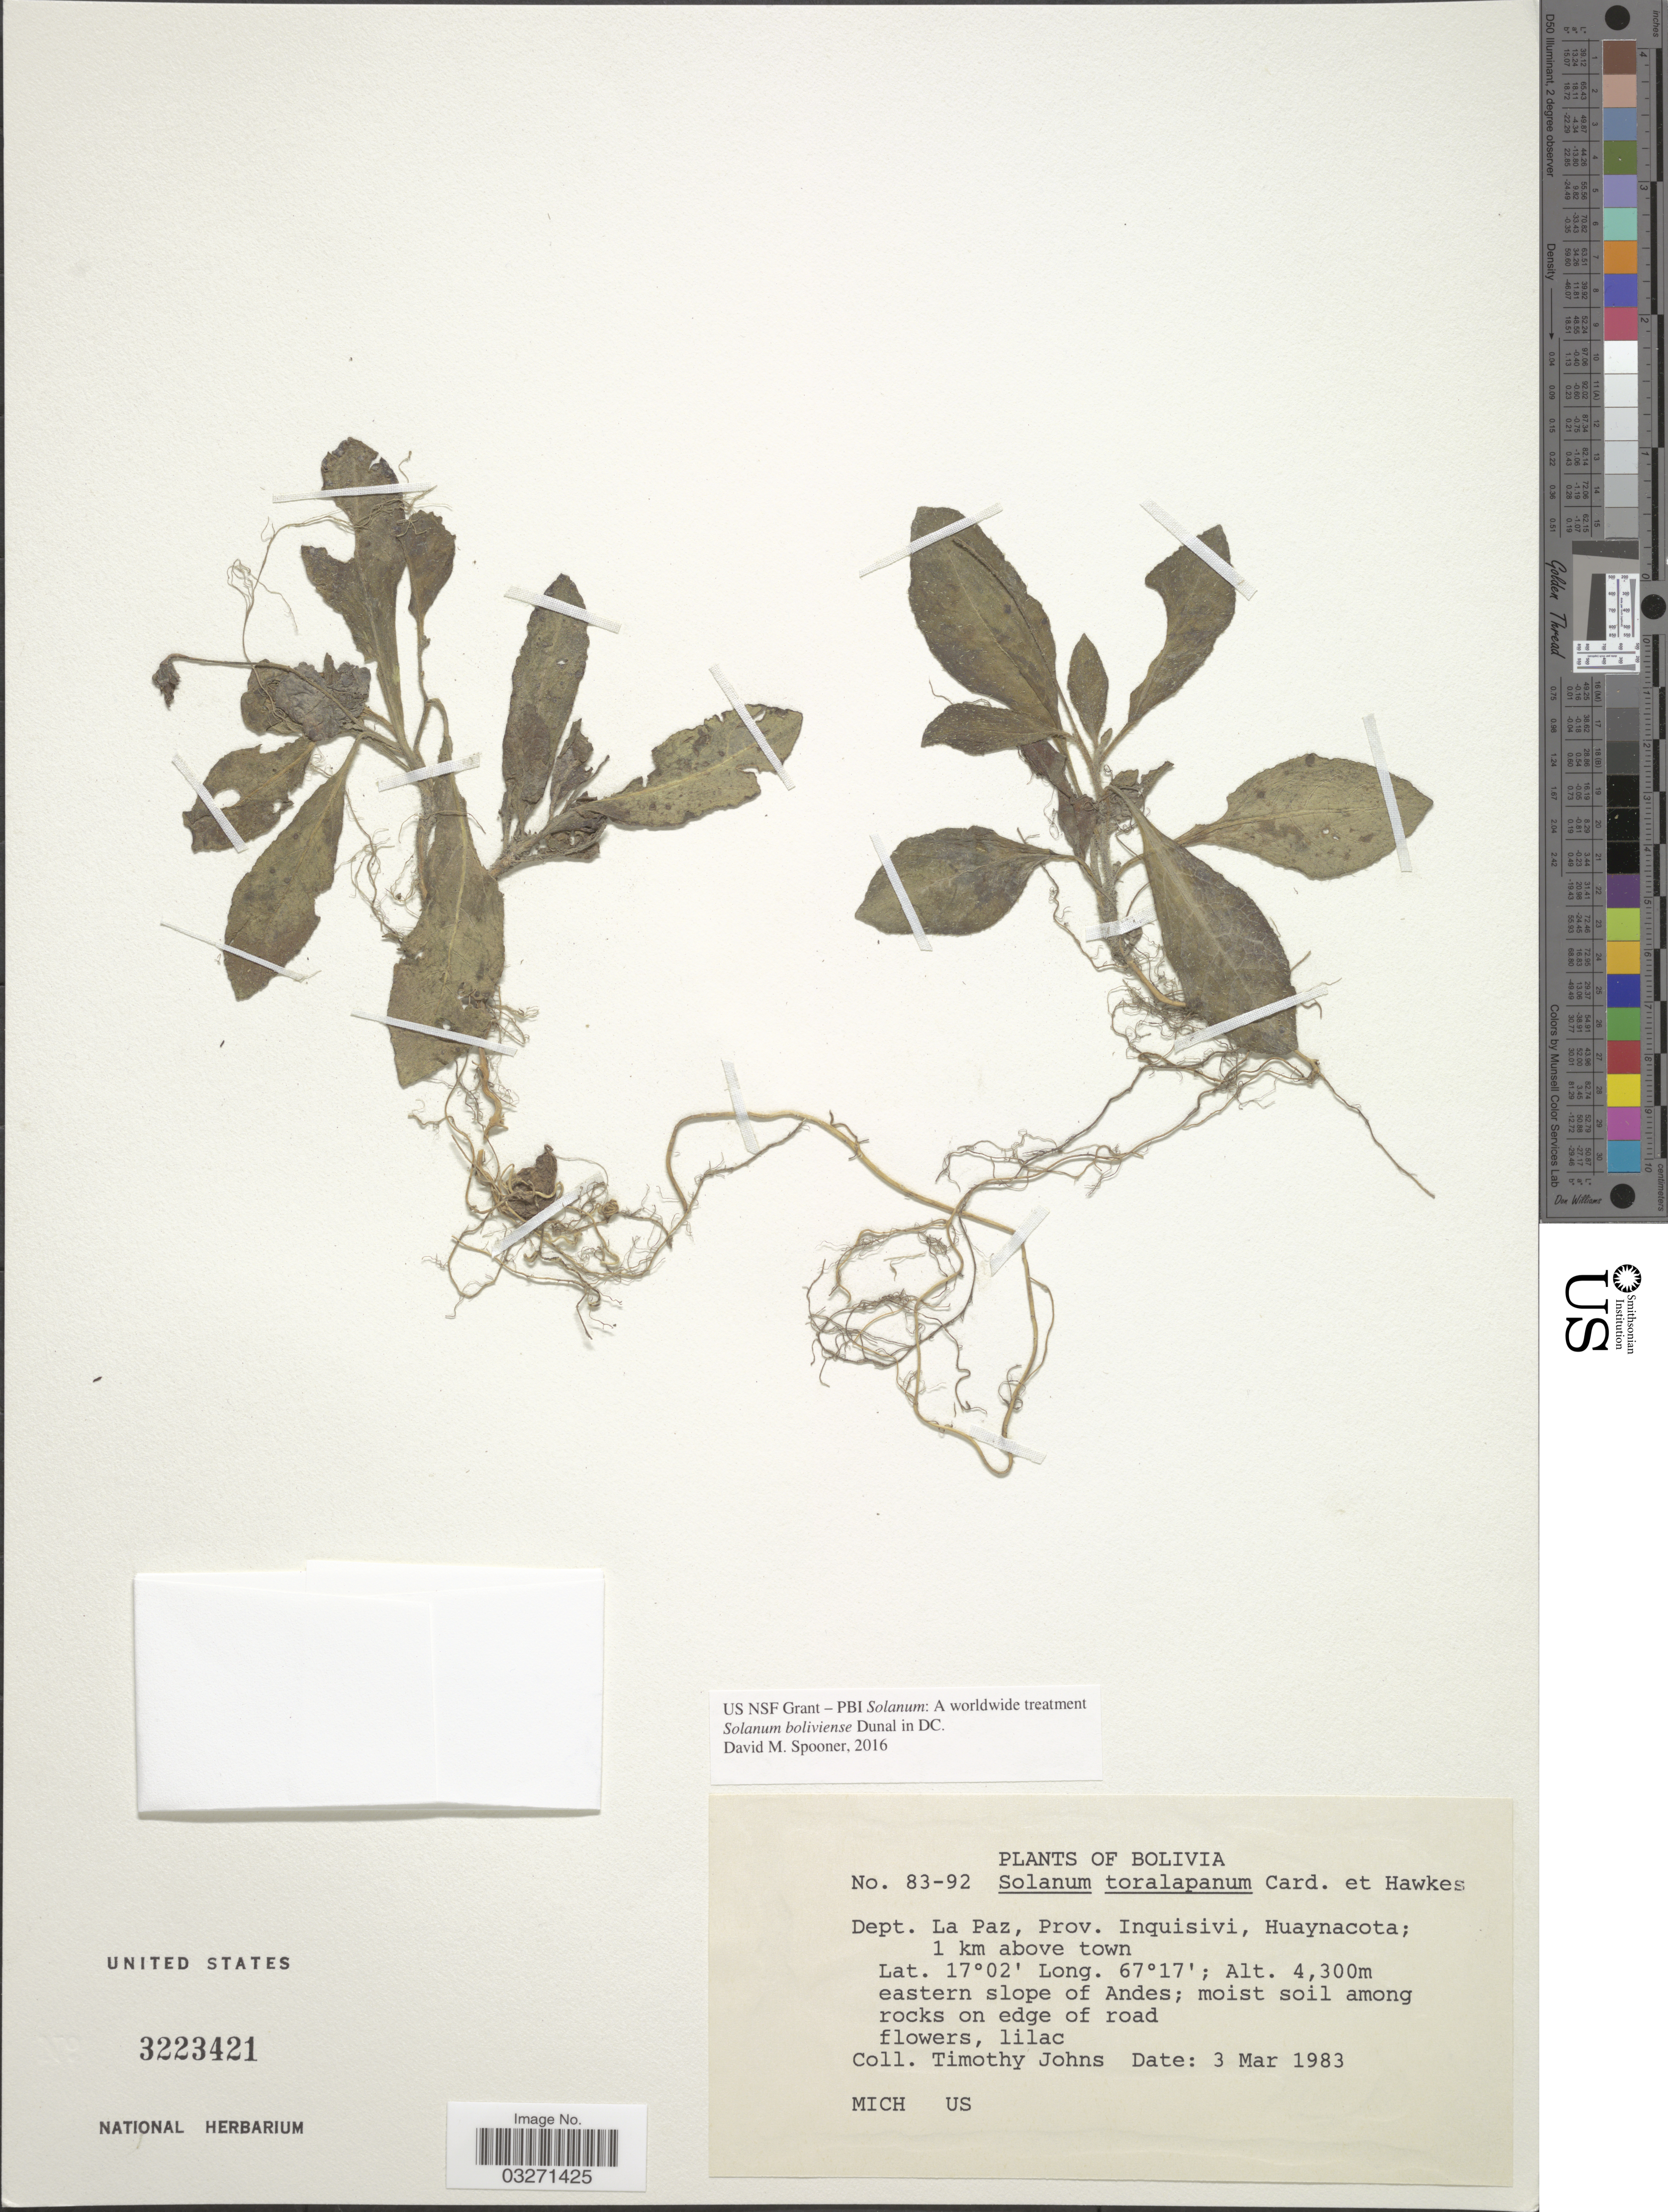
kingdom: Plantae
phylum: Tracheophyta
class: Magnoliopsida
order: Solanales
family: Solanaceae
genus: Solanum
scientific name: Solanum boliviense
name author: Dunal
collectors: T. Johns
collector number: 83-92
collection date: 1983-03-03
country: Bolivia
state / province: La Paz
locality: Dept. La Paz, Prov. Inquisivi, Huaynacota; 1 km above town.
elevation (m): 4300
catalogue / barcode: US 3223421